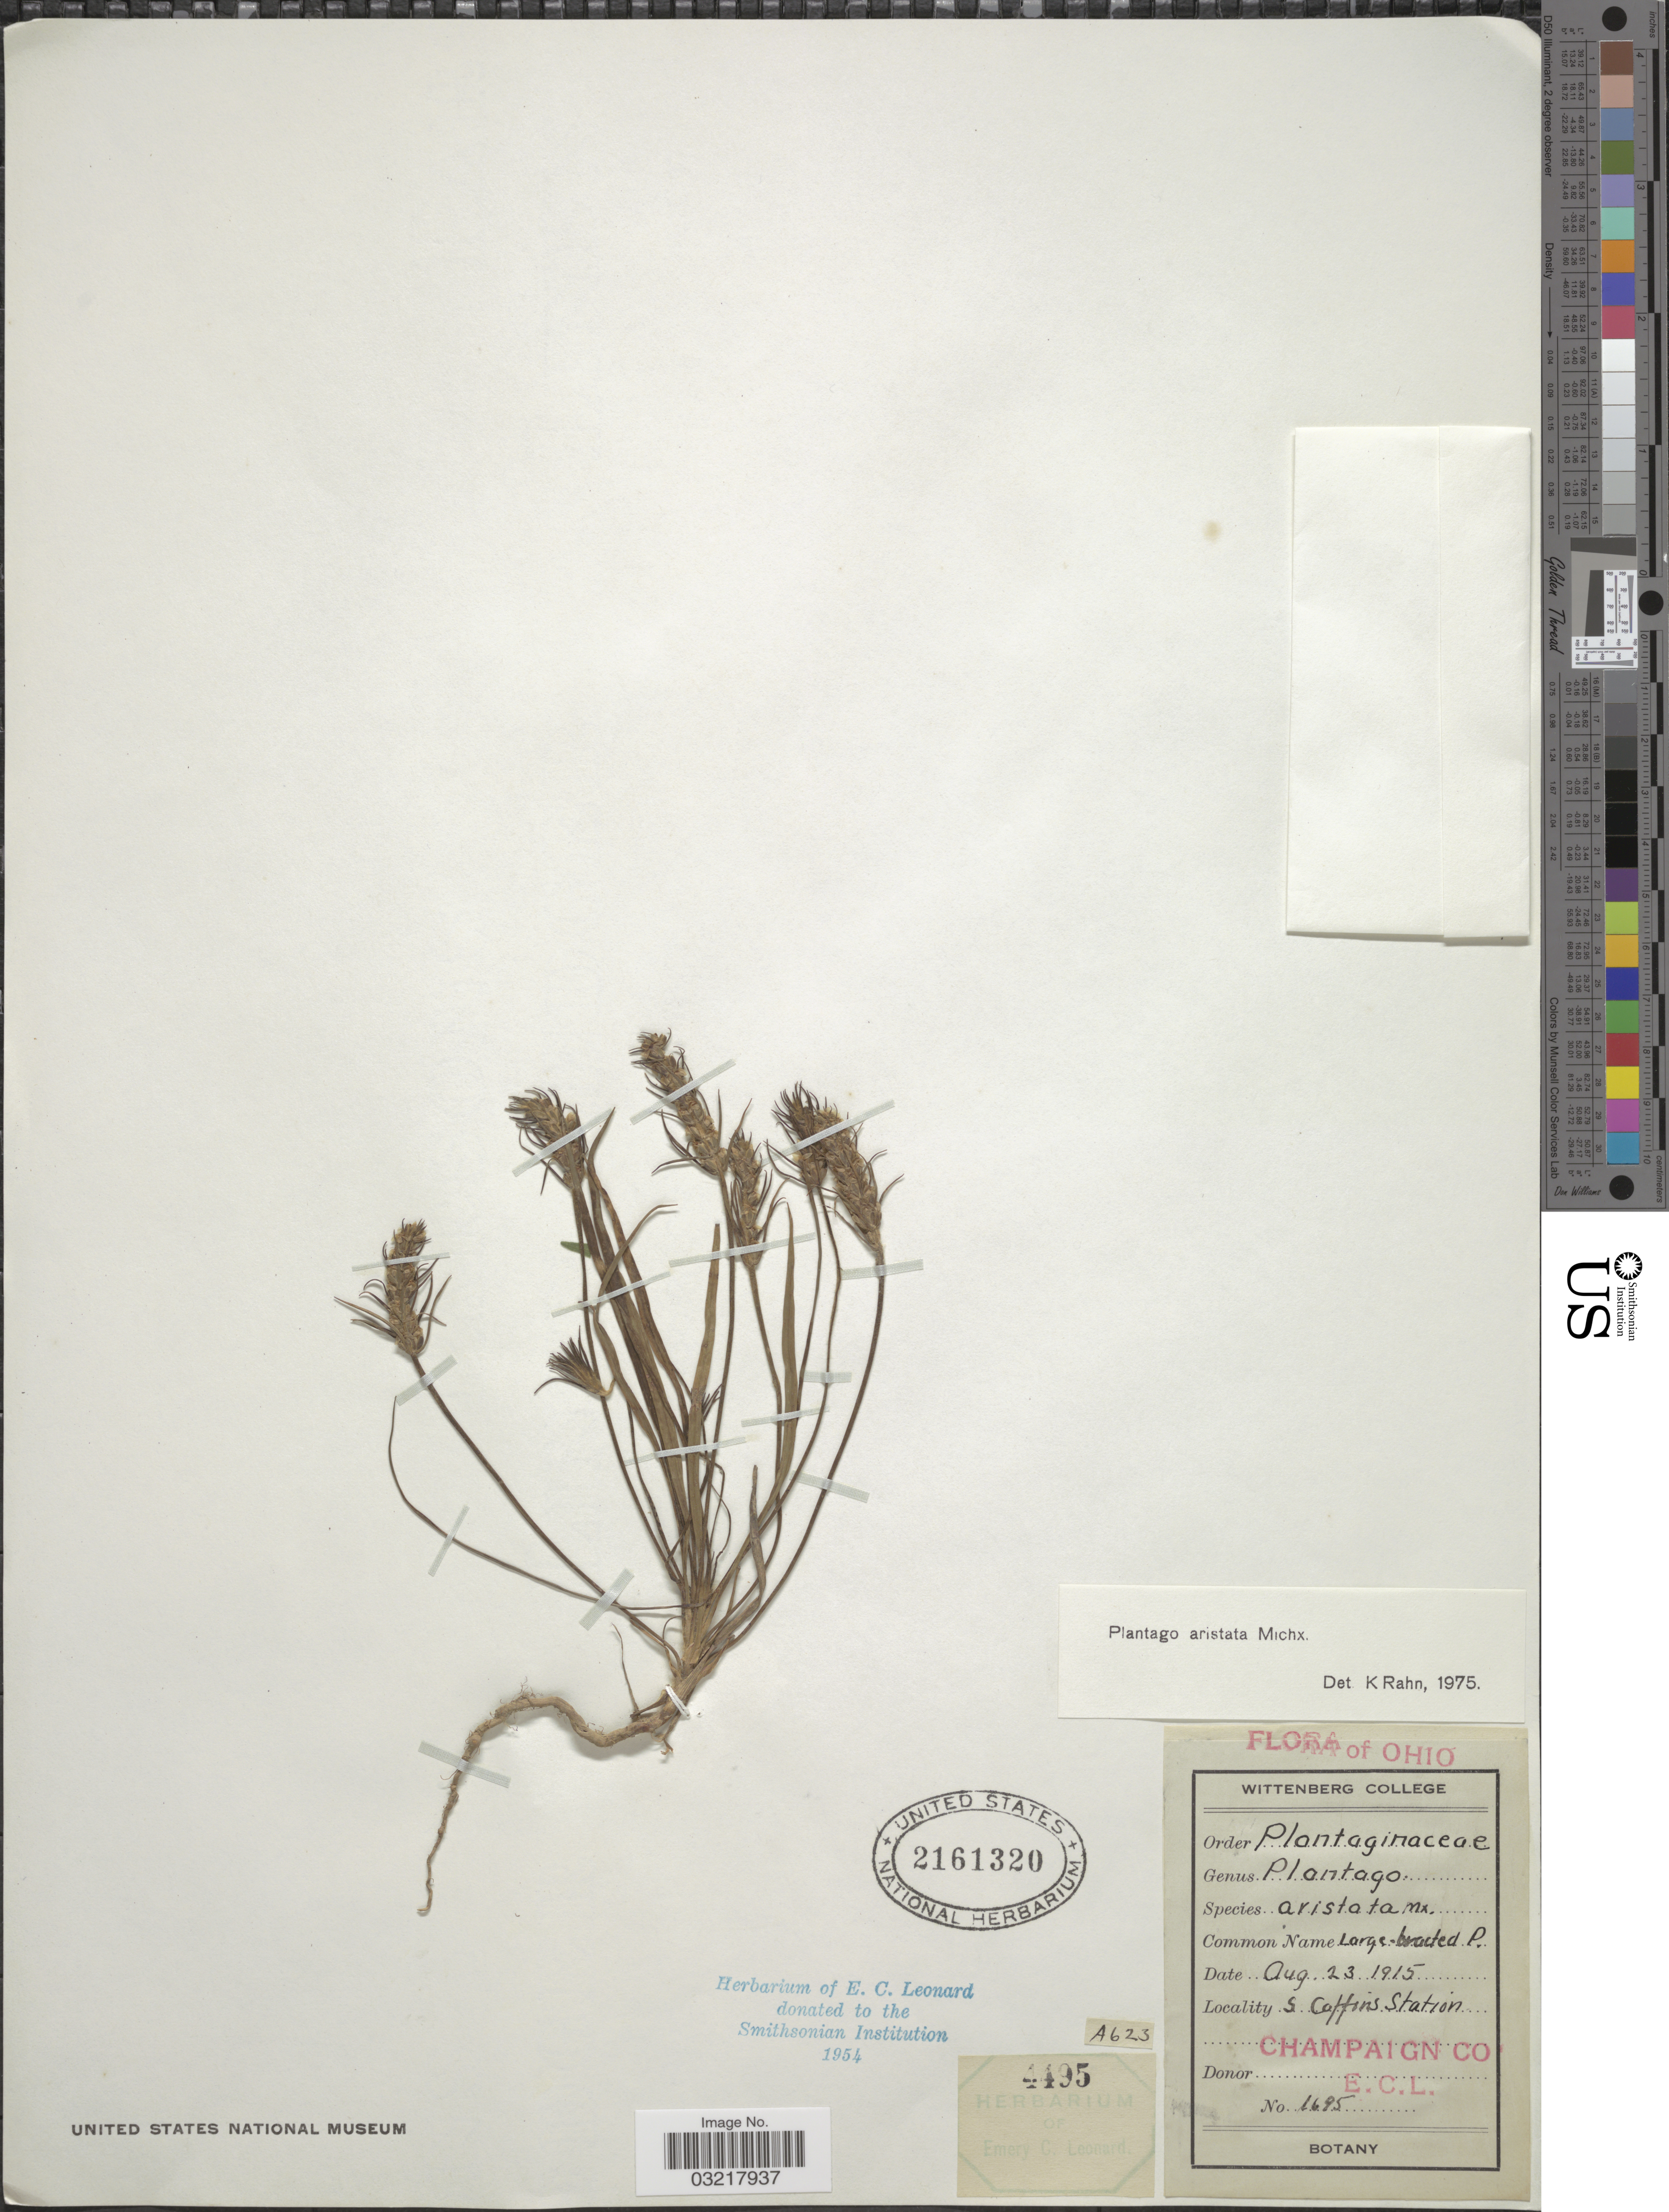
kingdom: Plantae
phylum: Tracheophyta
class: Magnoliopsida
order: Lamiales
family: Plantaginaceae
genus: Plantago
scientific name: Plantago aristata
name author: Michx.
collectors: E. C. Leonard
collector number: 1695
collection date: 1915-08-23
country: United States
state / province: Ohio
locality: S Coffins Station. Champaign Co.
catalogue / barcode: US 2161320